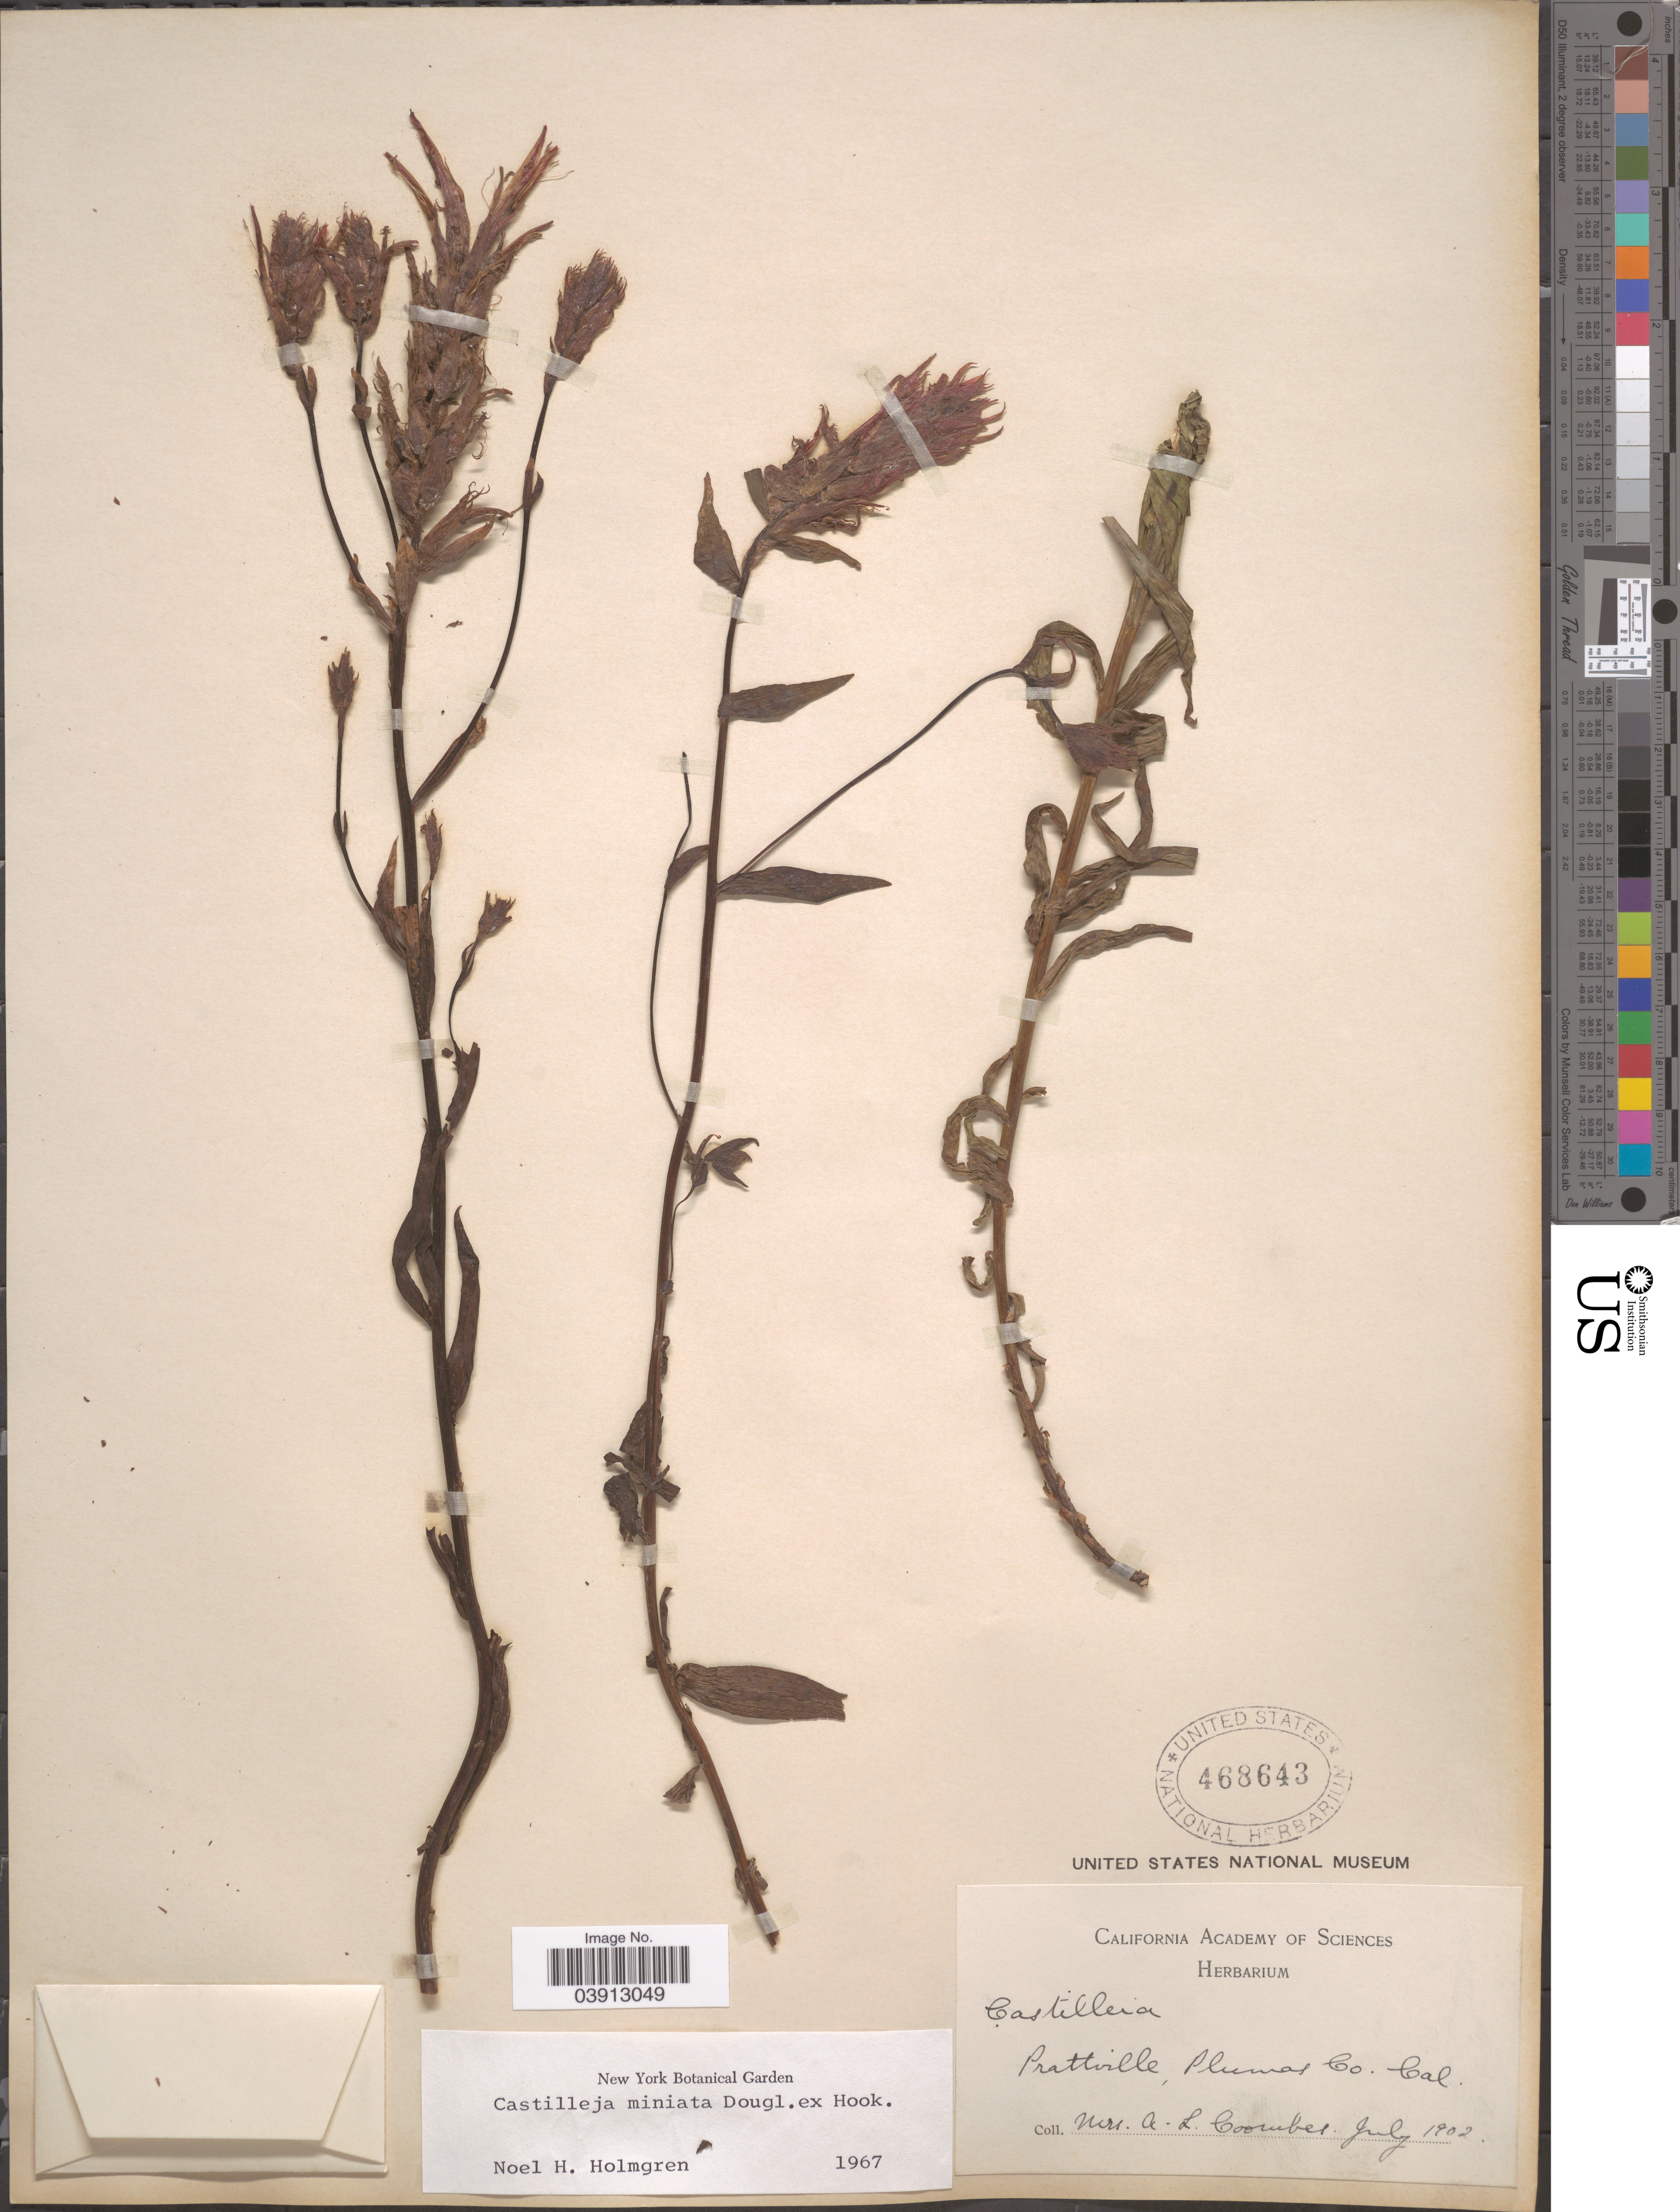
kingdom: Plantae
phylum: Tracheophyta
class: Magnoliopsida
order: Lamiales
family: Orobanchaceae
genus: Castilleja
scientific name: Castilleja miniata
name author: Douglas ex Hook.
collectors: A. Coombes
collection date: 1902-07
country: United States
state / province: California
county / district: Plumas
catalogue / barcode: US 468643